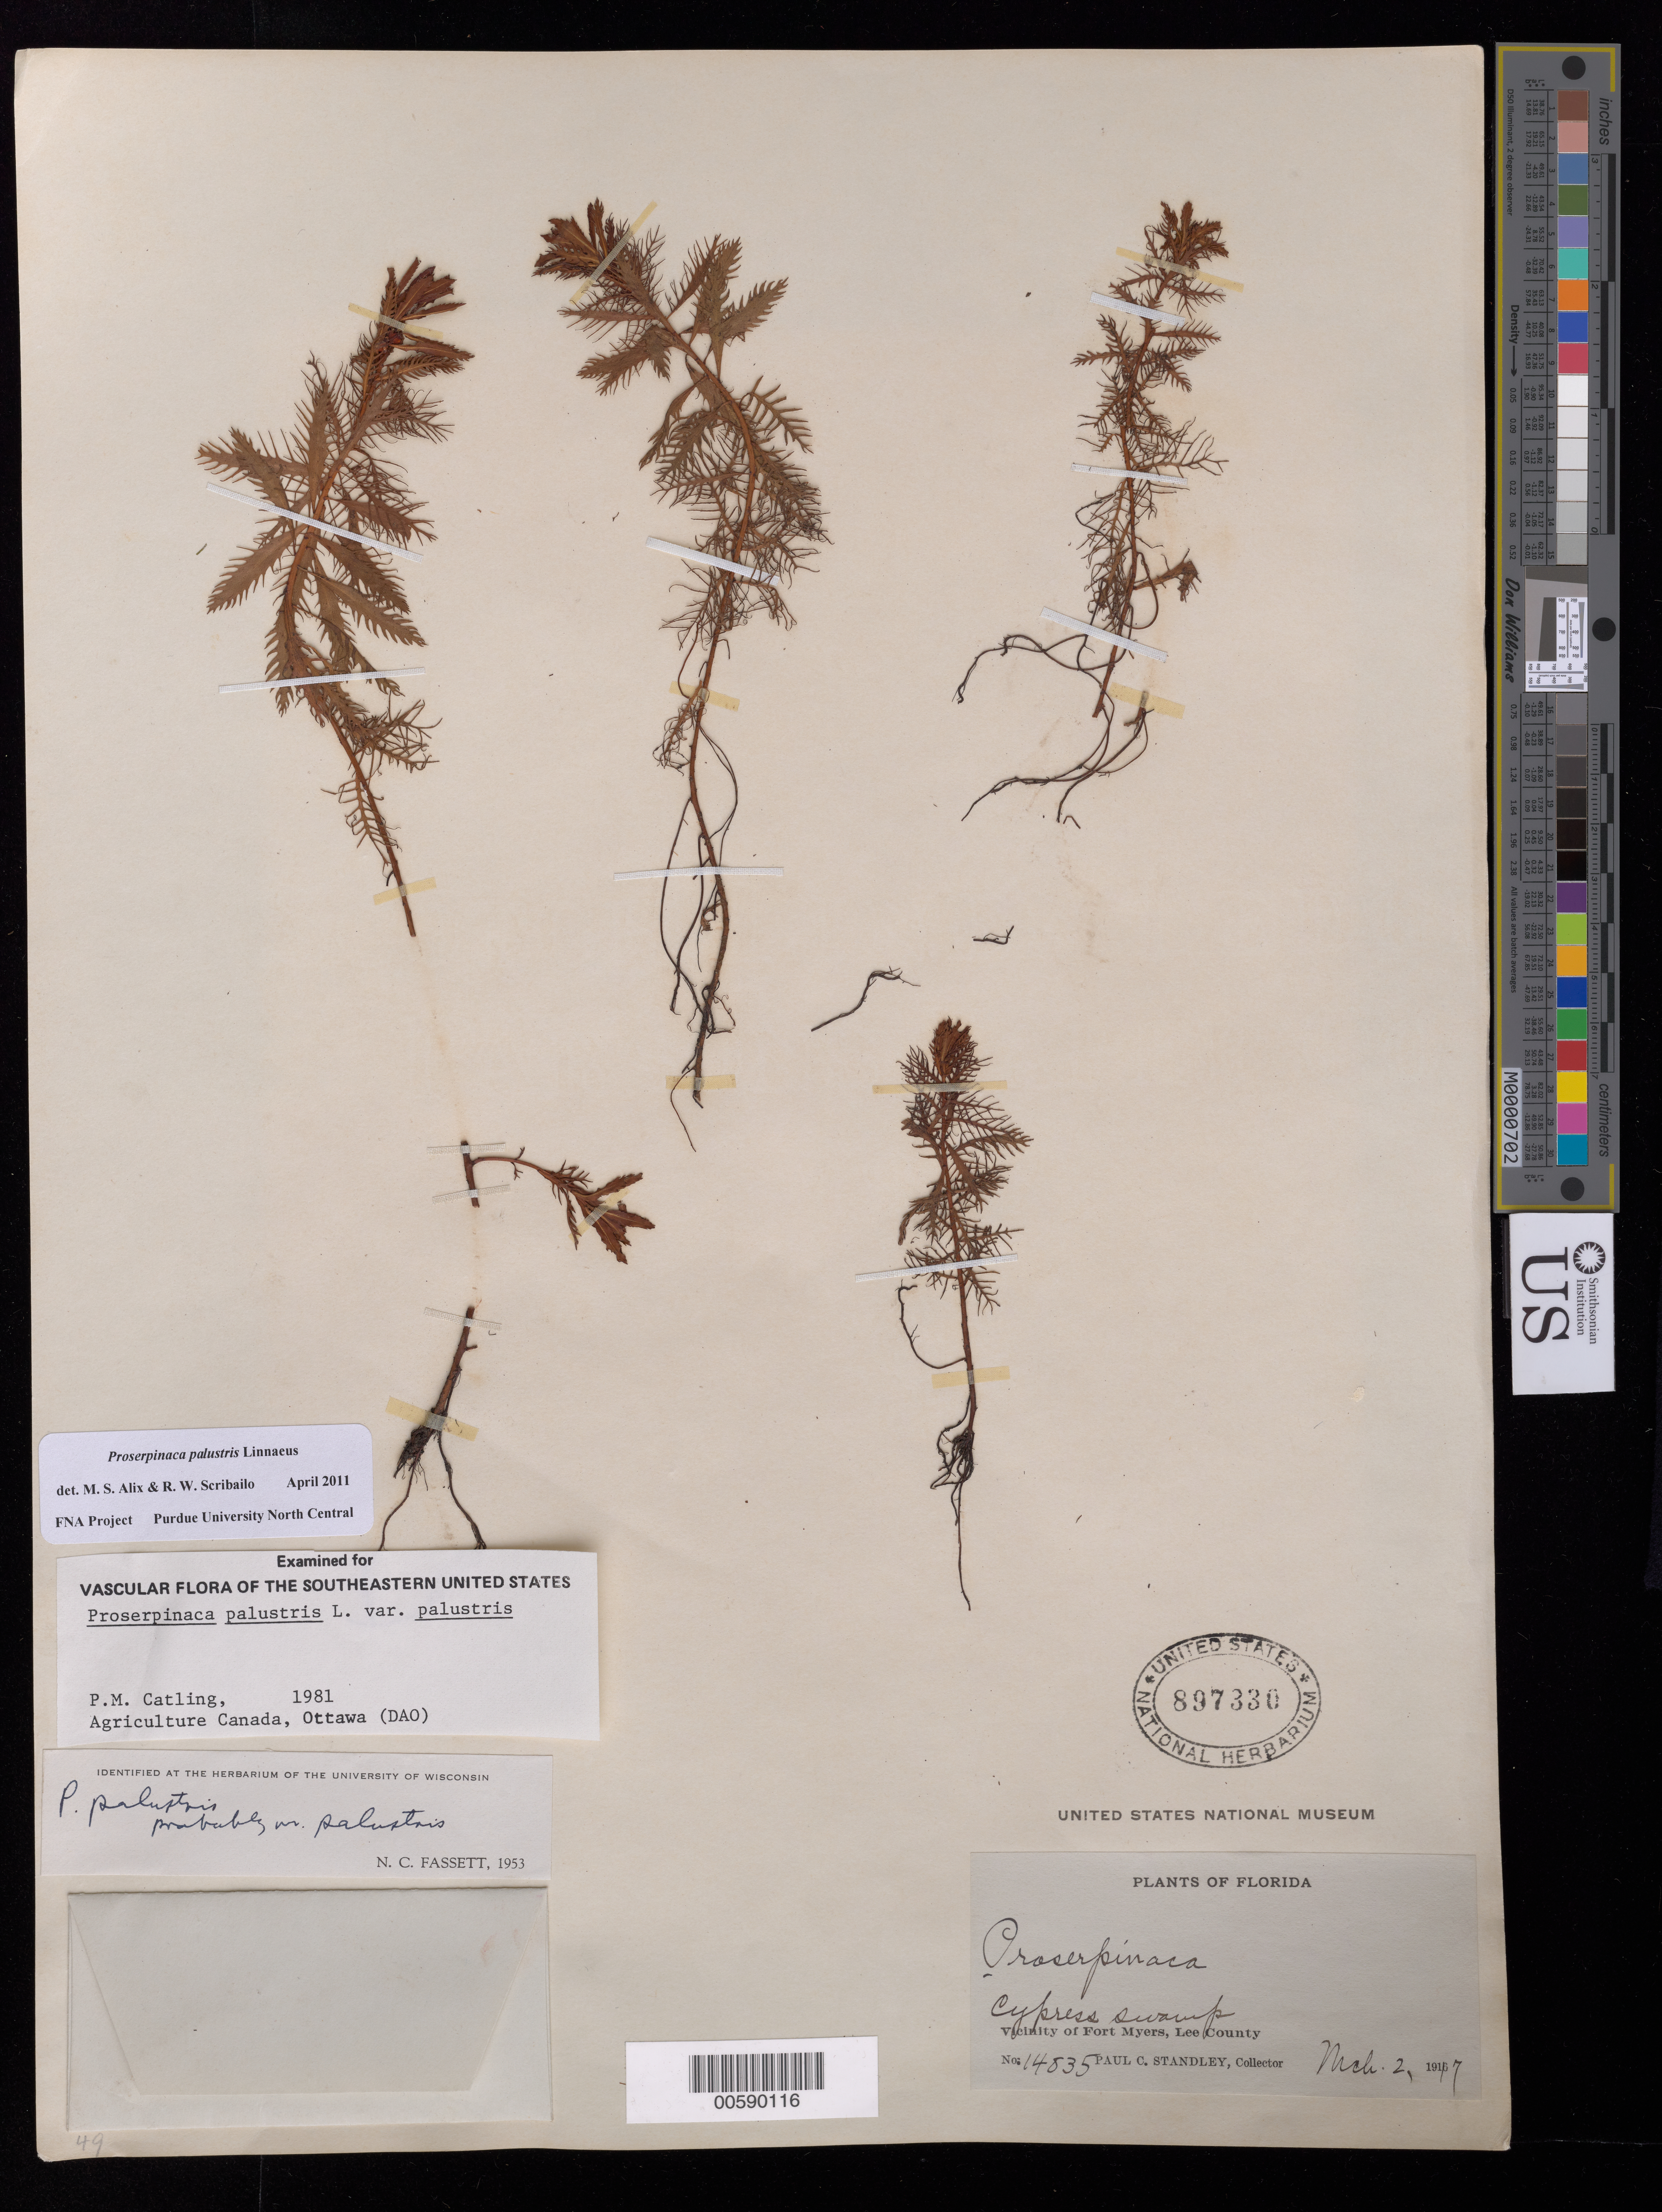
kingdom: Plantae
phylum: Tracheophyta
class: Magnoliopsida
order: Saxifragales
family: Haloragaceae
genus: Proserpinaca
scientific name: Proserpinaca palustris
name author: L.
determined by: Scribailo, R. W.; Alix, M. S.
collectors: P. C. Standley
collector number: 14835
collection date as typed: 02 Mar 1917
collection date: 1917-03-02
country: United States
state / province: Florida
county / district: Lee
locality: Fort Myers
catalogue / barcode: US 897330